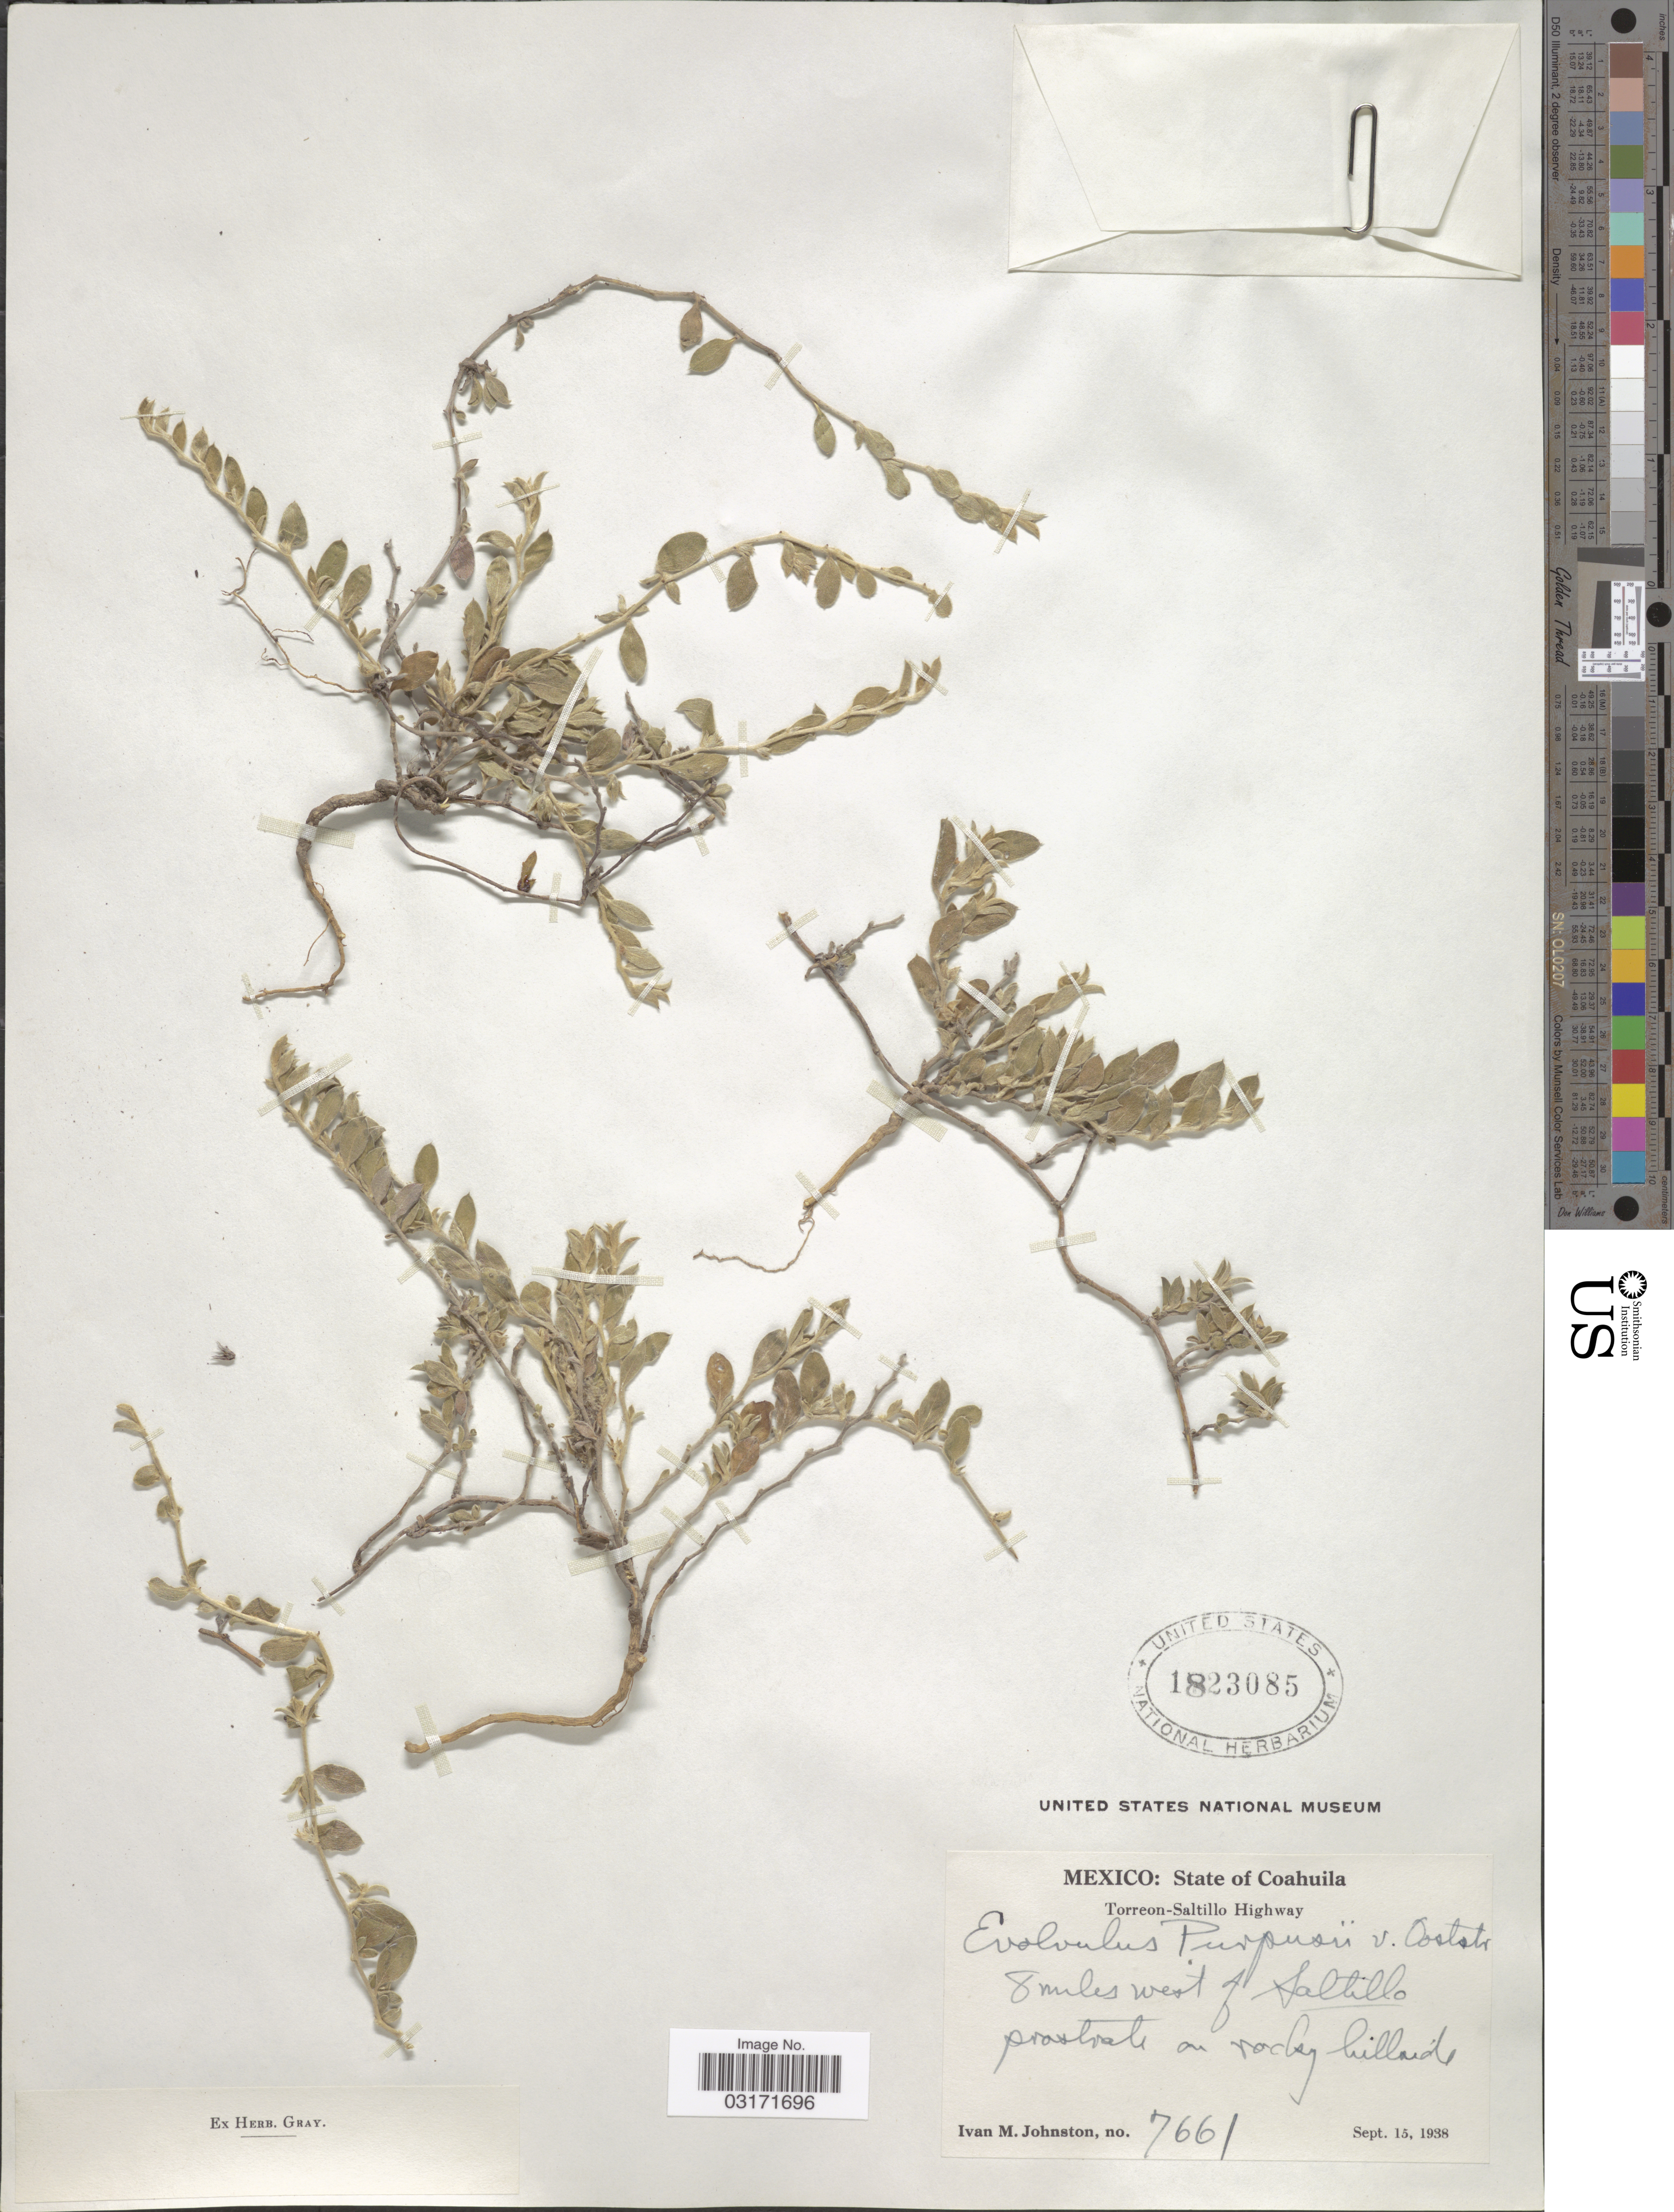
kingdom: Plantae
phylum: Tracheophyta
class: Magnoliopsida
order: Solanales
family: Convolvulaceae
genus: Evolvulus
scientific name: Evolvulus sericeus var. sericeus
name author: Sw.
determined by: Wendt, Thomas L.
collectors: I.M. Johnston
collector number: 7661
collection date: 1938-09-15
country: Mexico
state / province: Coahuila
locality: Torreon-Saltillo Highway, 8 miles west of Saltillo.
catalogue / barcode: US 1823085